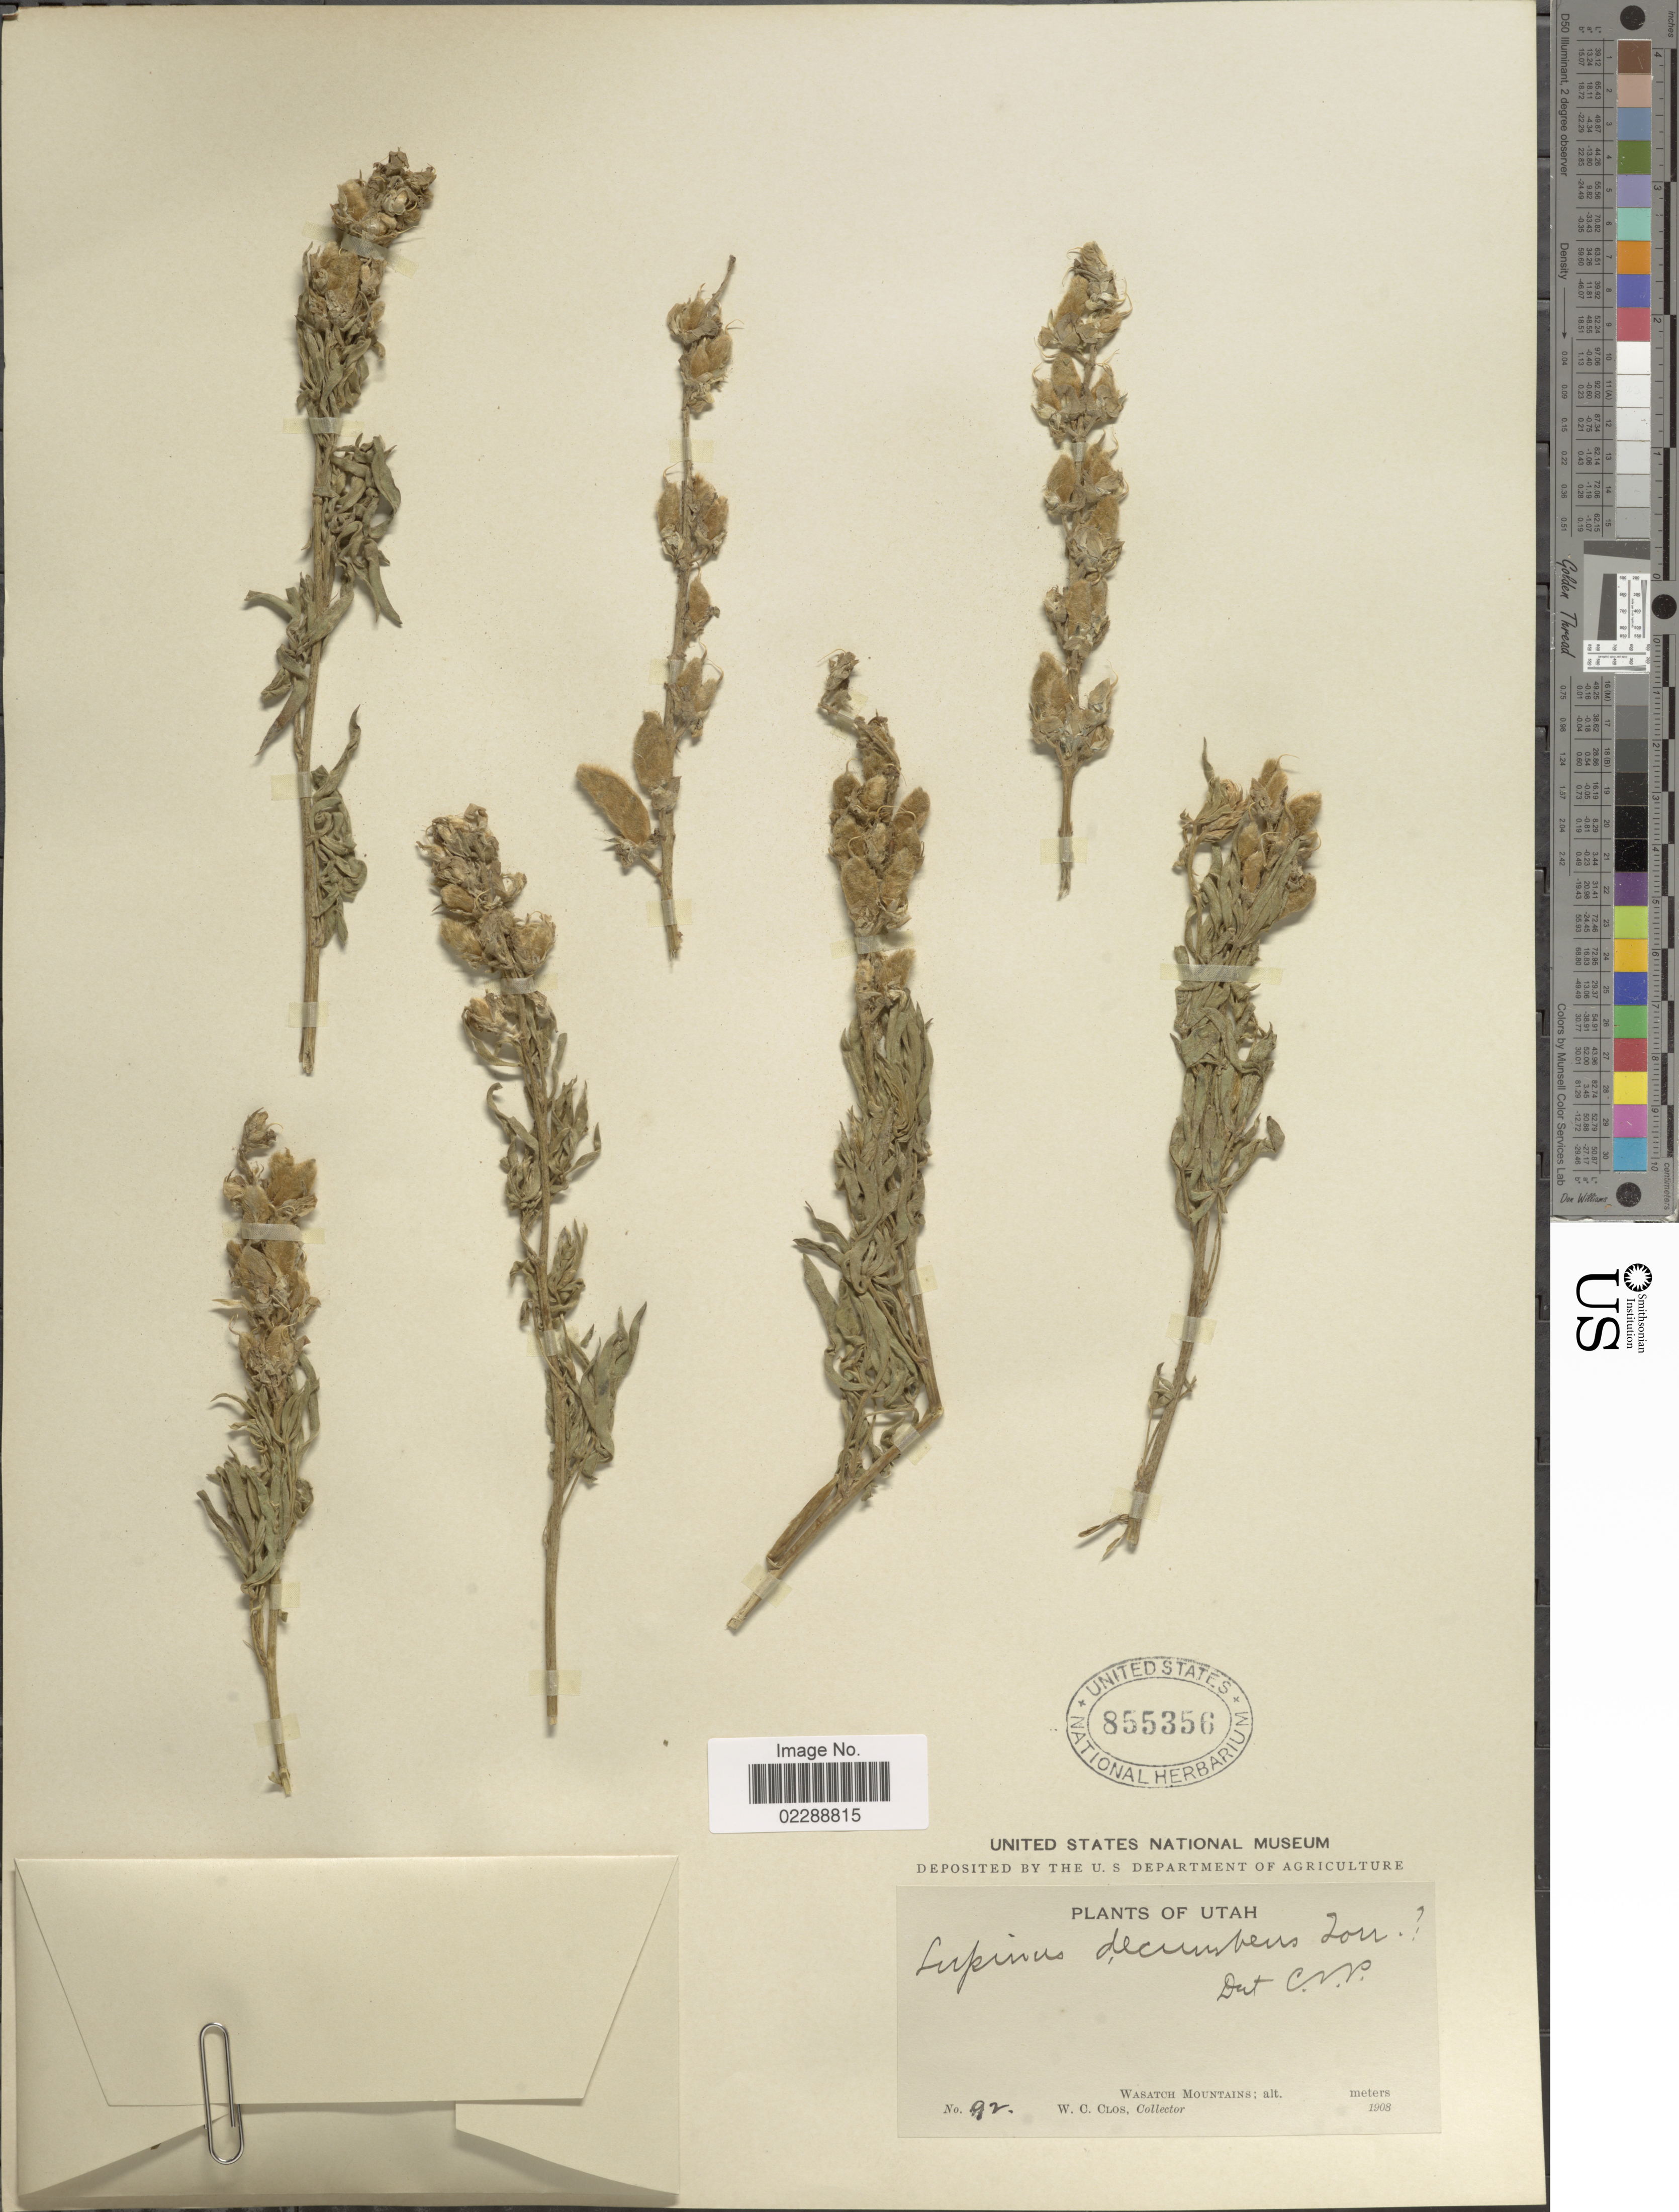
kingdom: Plantae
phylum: Tracheophyta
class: Magnoliopsida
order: Fabales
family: Fabaceae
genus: Lupinus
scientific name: Lupinus sp.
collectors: W. C. Clos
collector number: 92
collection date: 1908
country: United States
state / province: Utah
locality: Wasatch Mountains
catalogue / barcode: US 855356